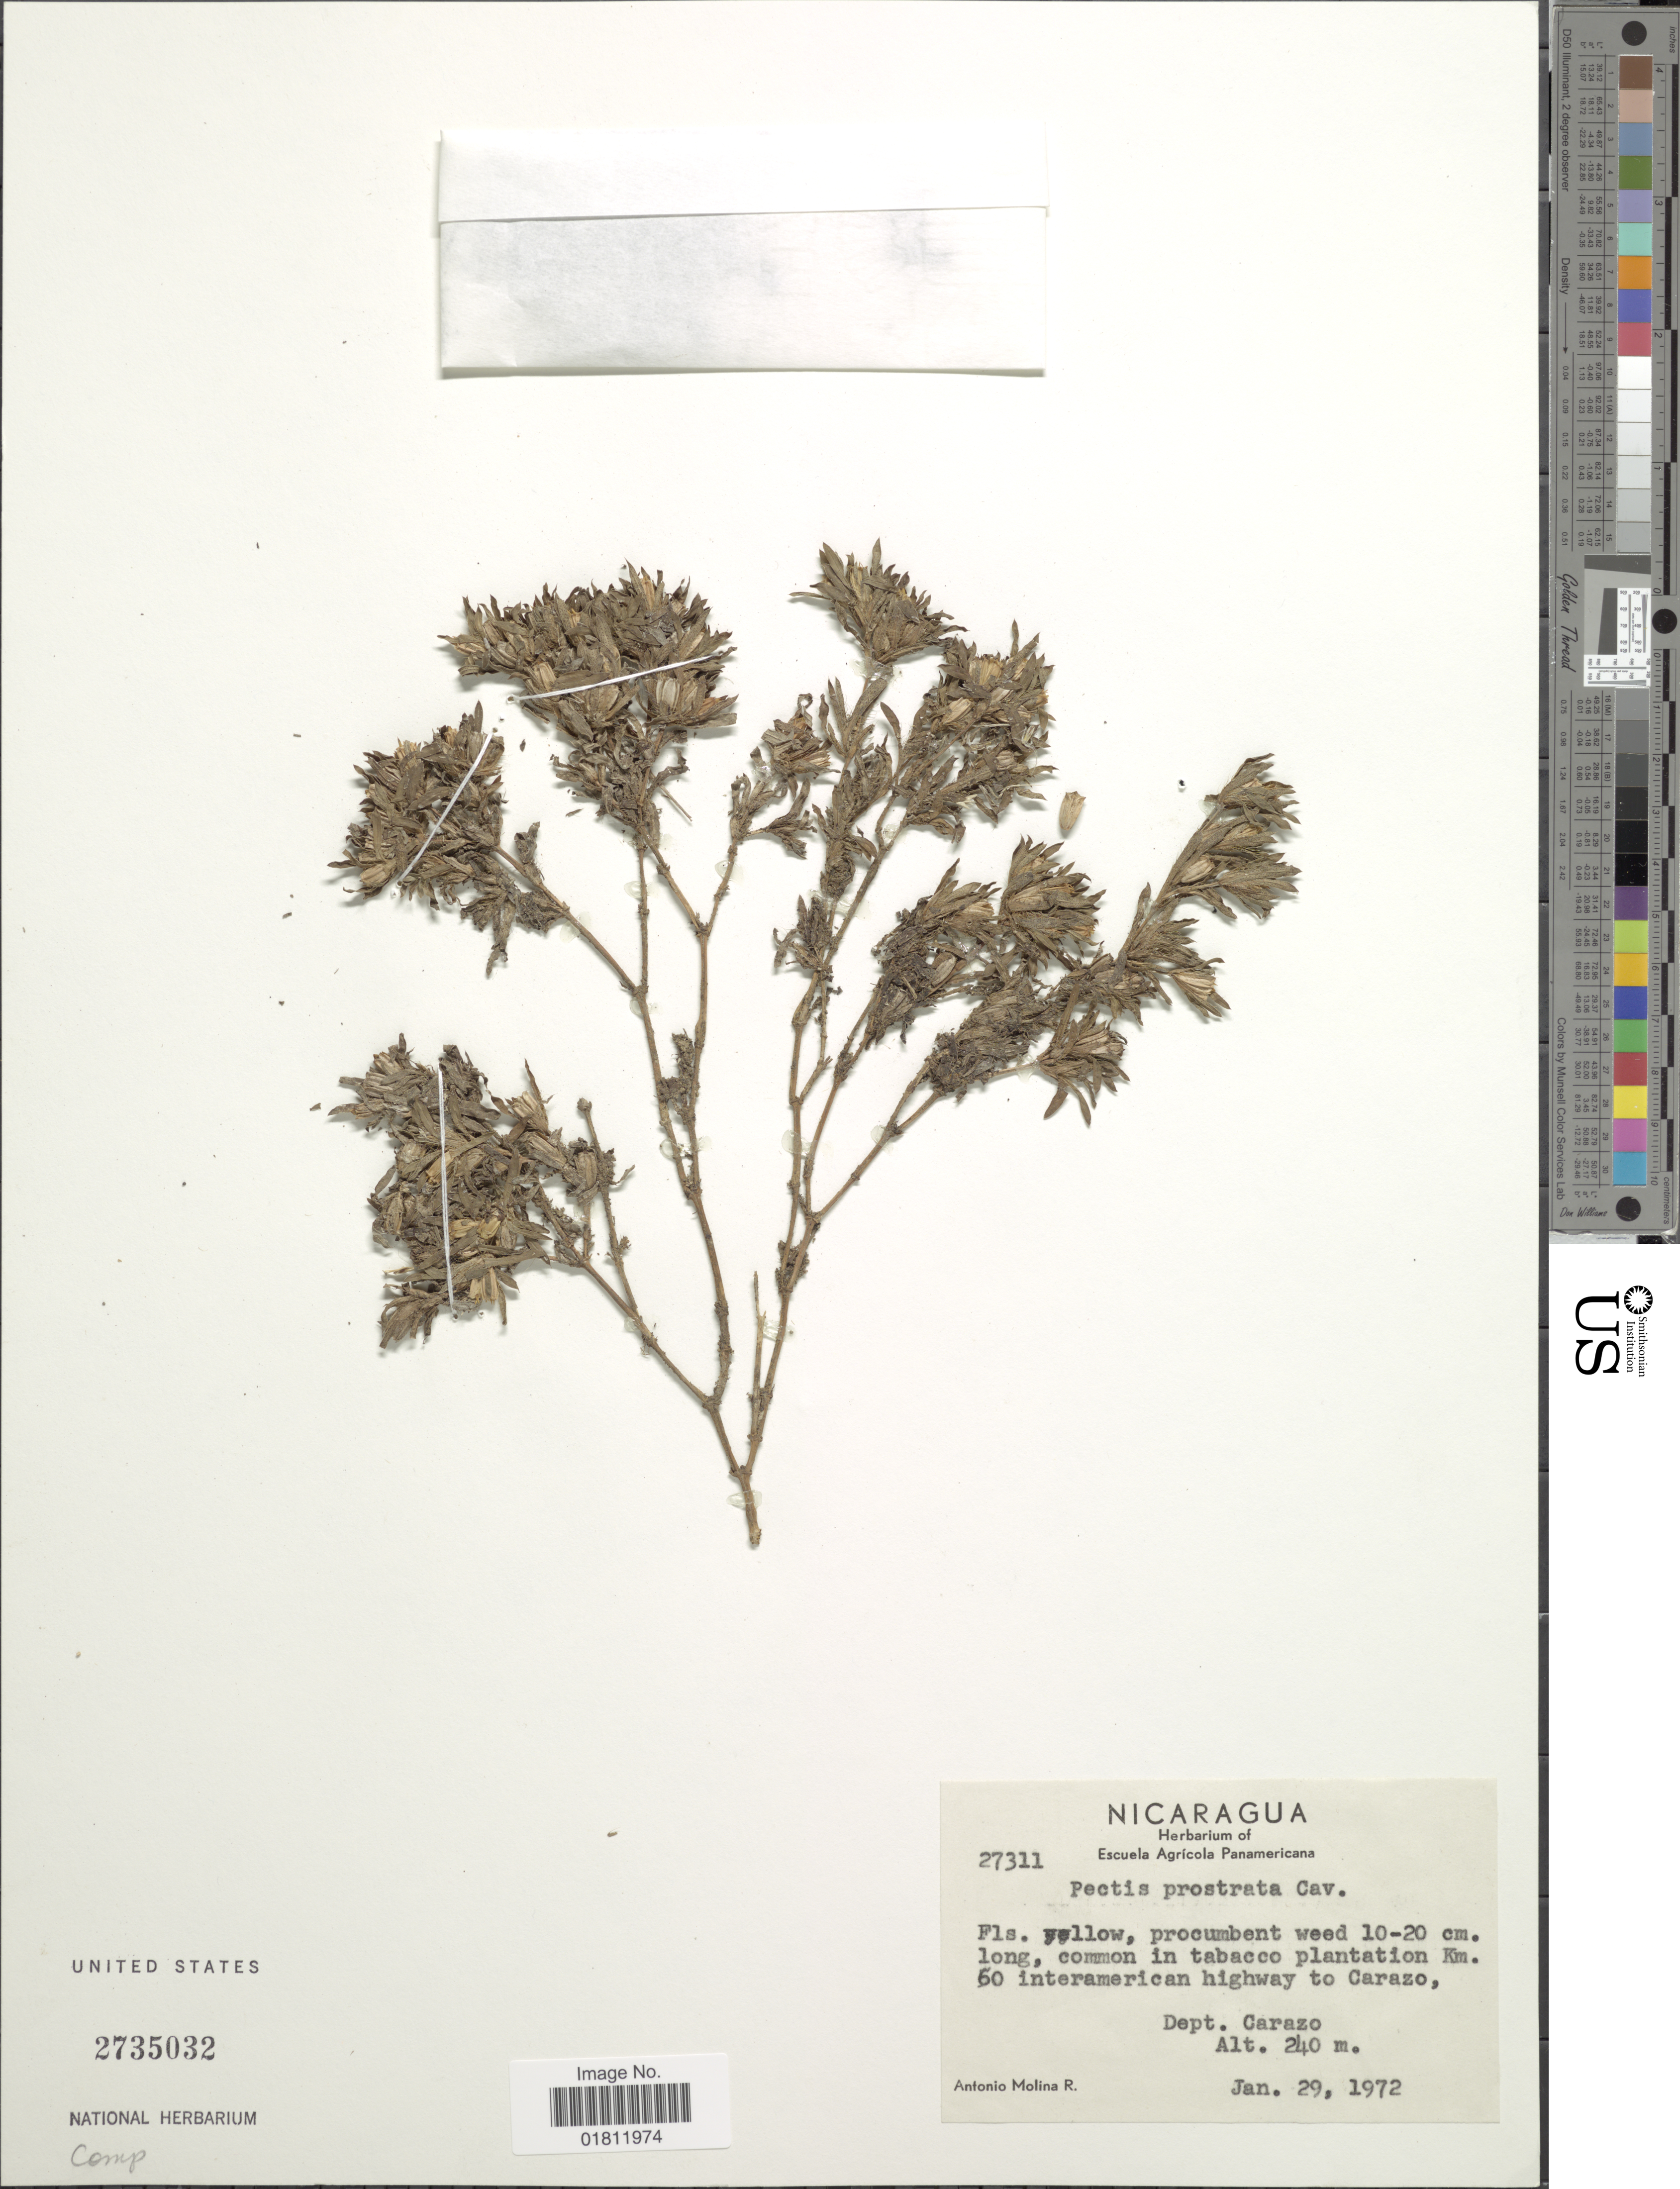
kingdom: Plantae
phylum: Tracheophyta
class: Magnoliopsida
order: Asterales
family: Asteraceae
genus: Pectis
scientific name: Pectis prostrata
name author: Cav.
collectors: A. Molina R.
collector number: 27311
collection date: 1972-01-29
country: Nicaragua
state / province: Carazo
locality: Km 60 interamerican highway to Carazo, Dept. Carazo.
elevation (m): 240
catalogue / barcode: US 2735032